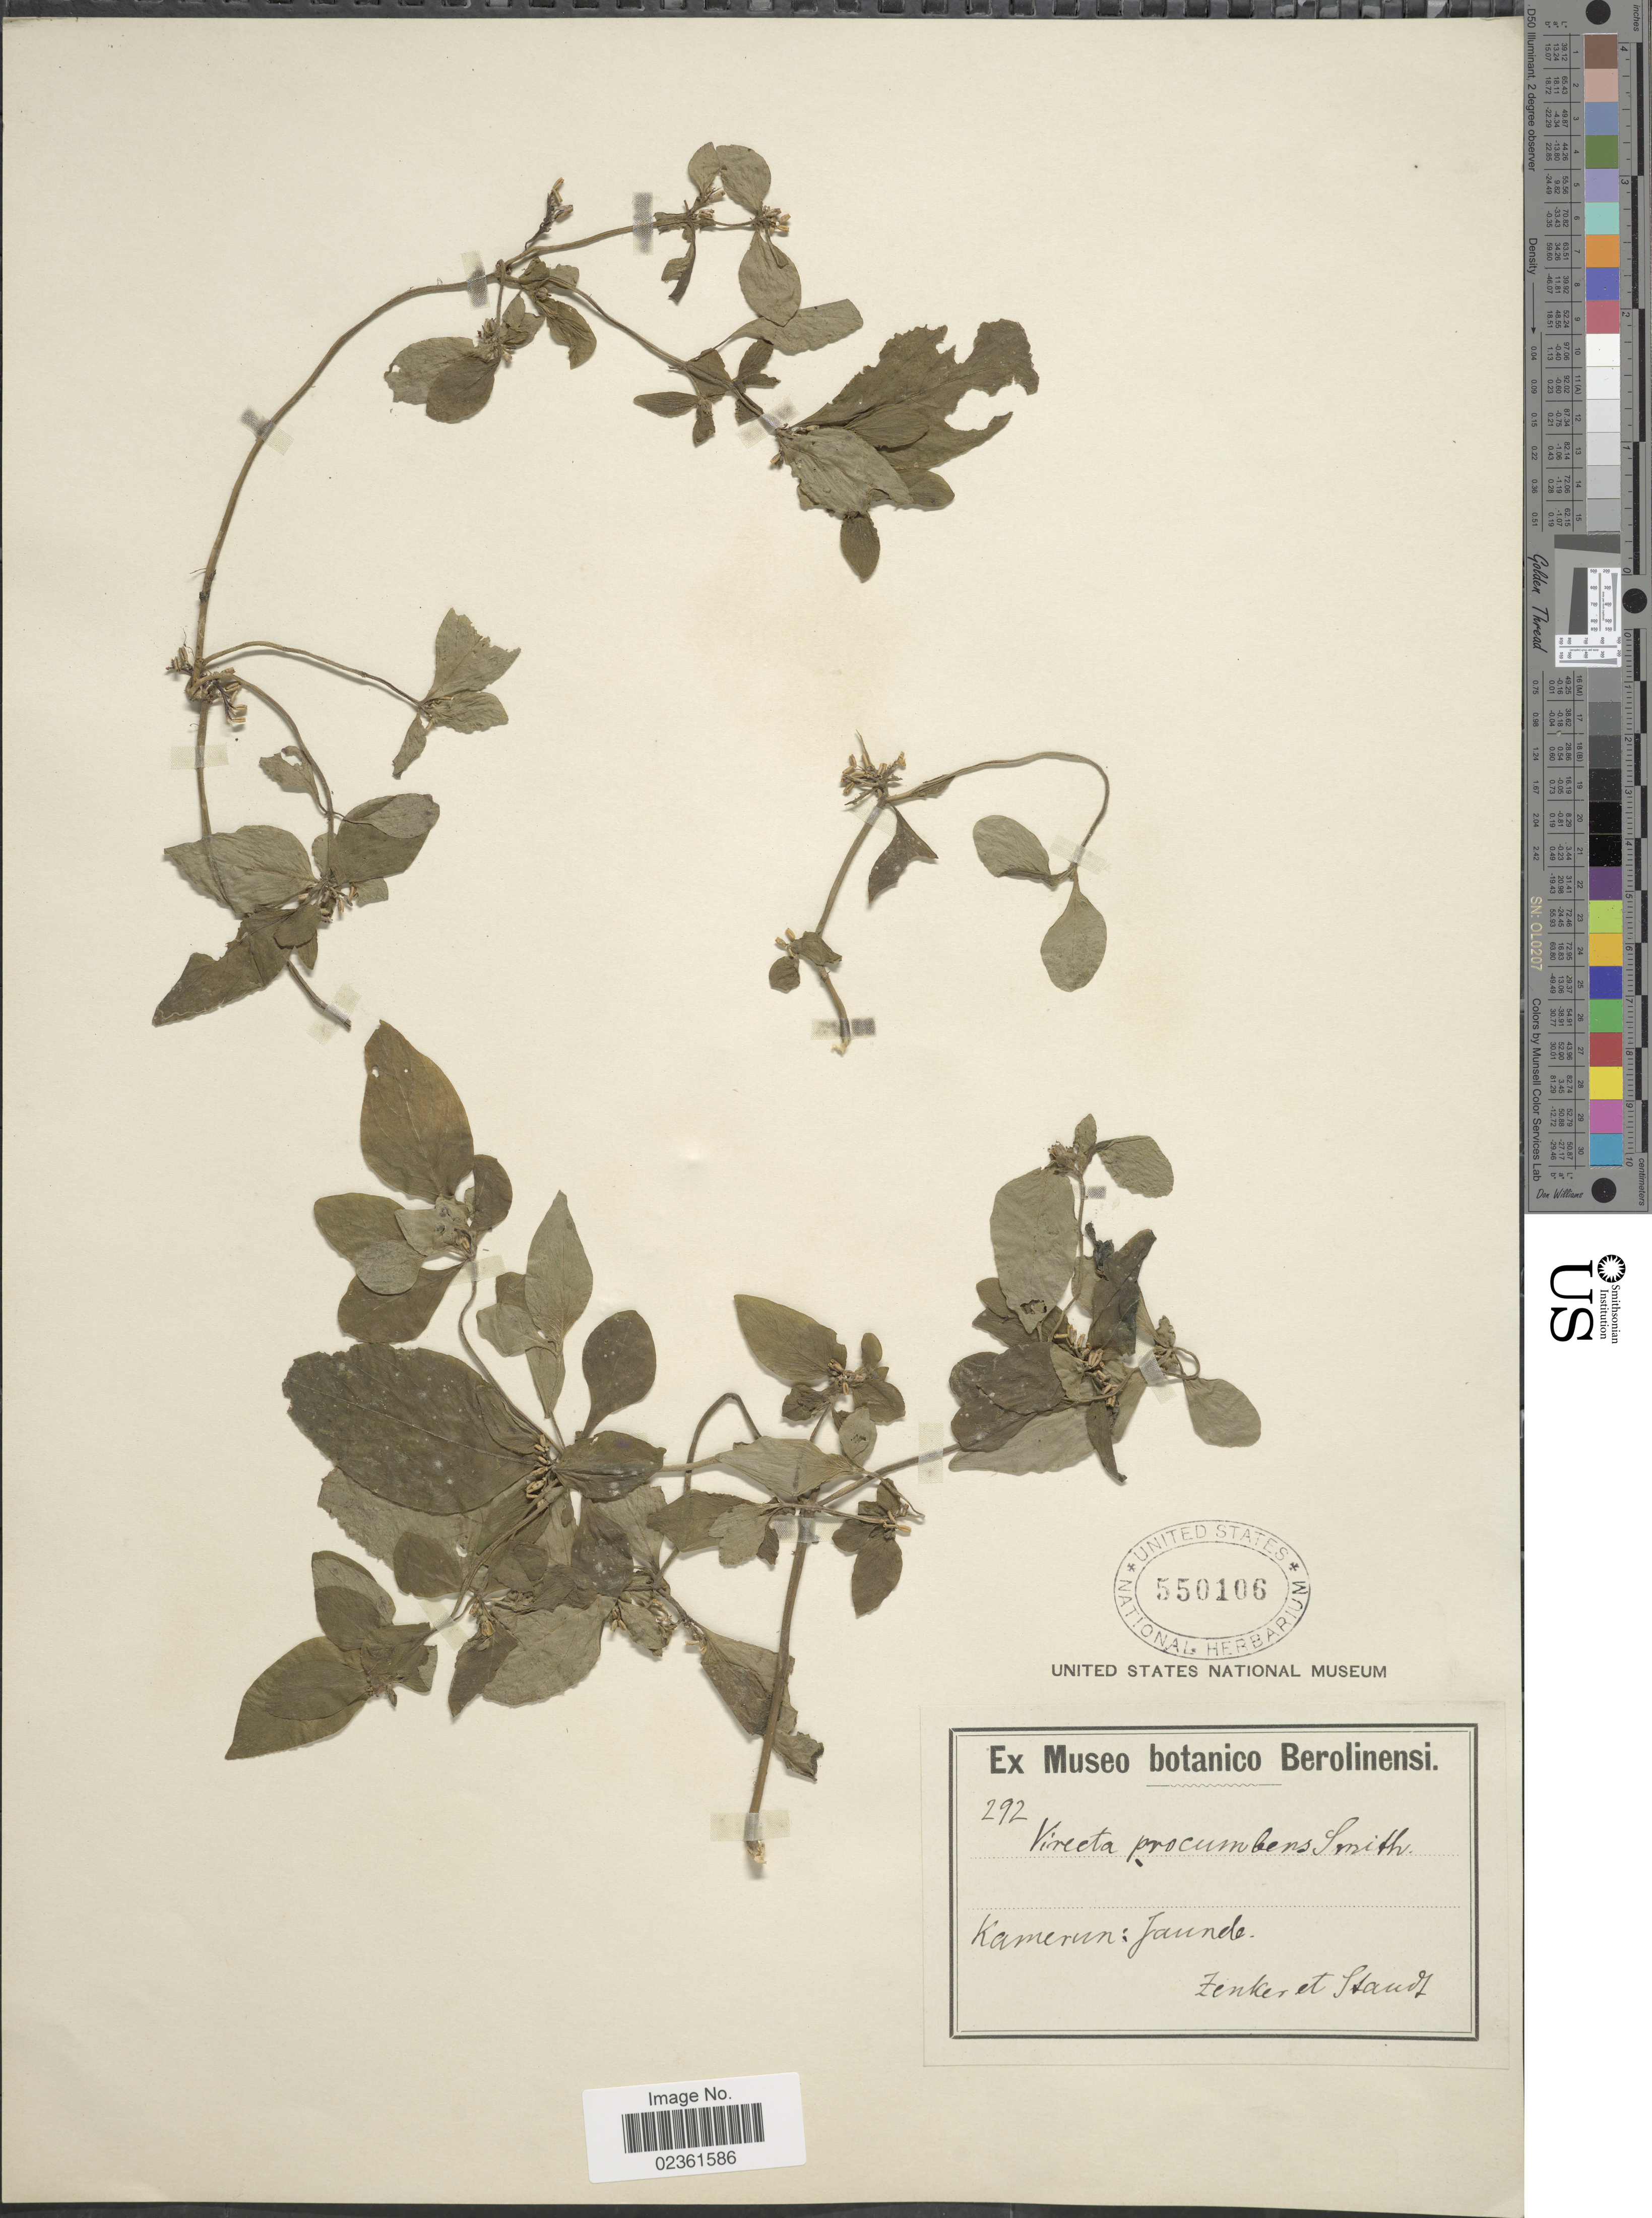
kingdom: Plantae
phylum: Tracheophyta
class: Magnoliopsida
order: Gentianales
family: Rubiaceae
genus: Virectaria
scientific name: Virectaria procumbens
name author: (Sm.) Bremek.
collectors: Zenker, -- & -. Staudt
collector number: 292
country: Cameroon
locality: Kamerun: Jaúnde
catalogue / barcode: US 550106